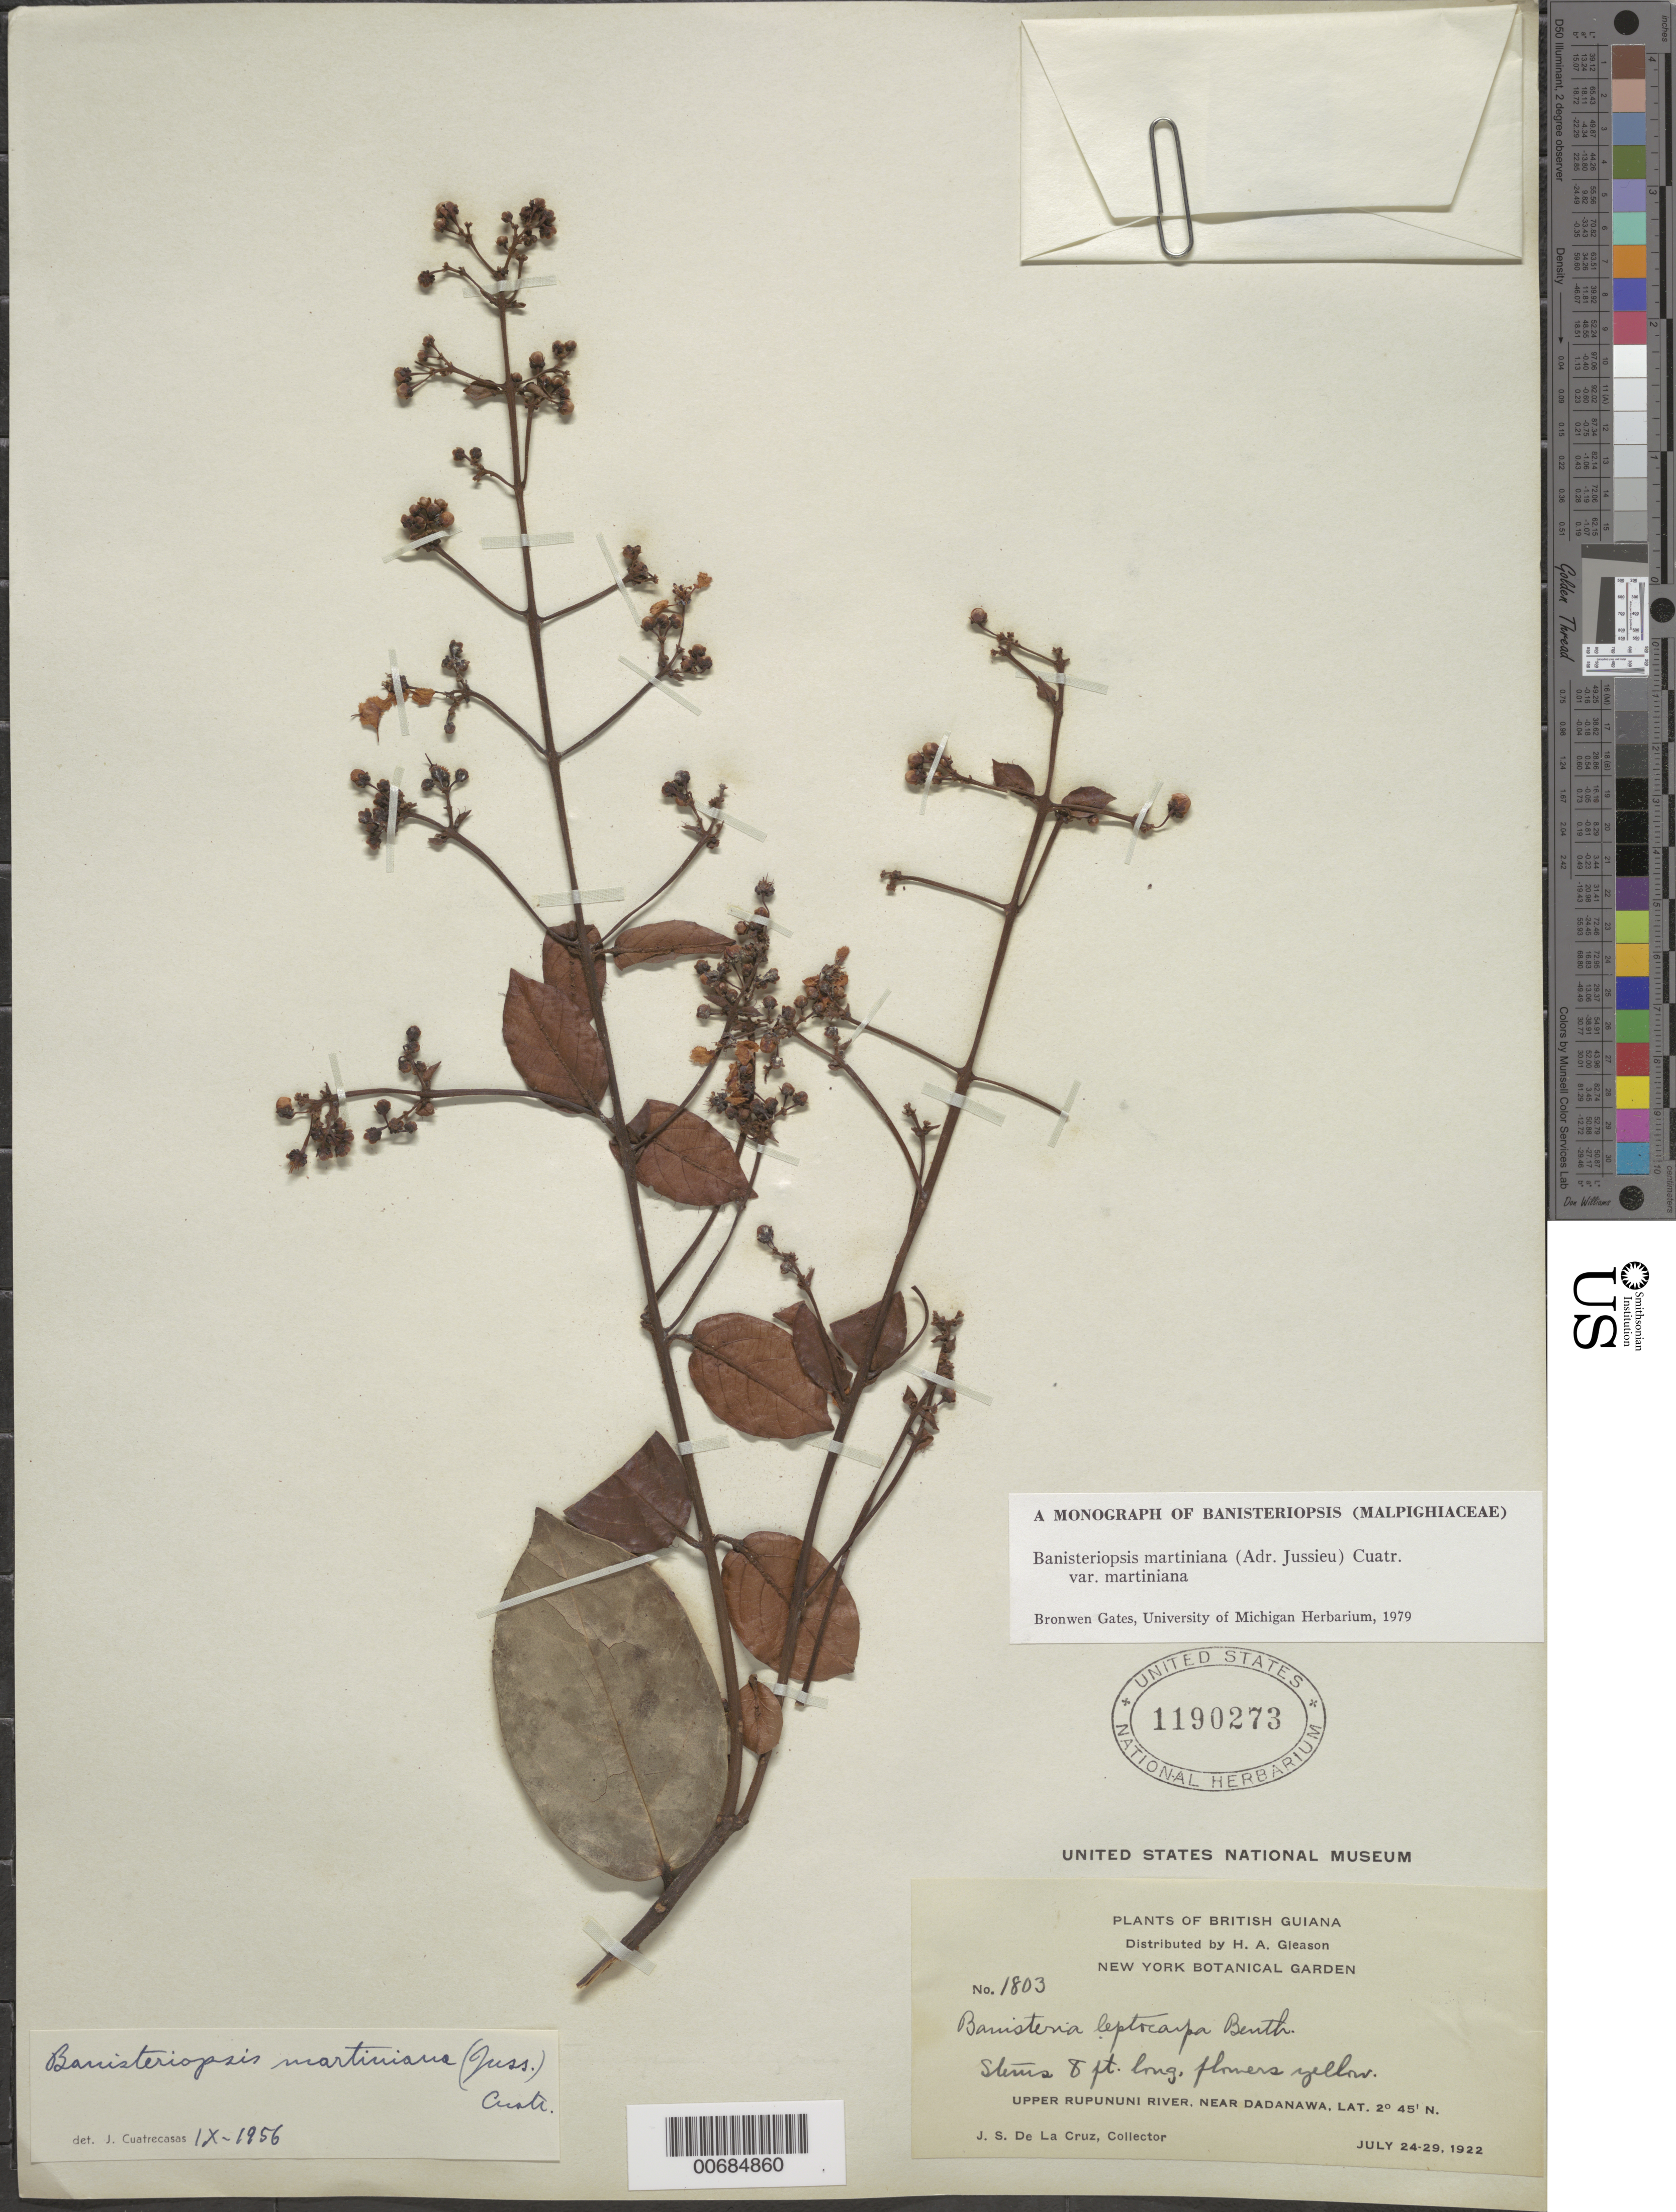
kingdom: Plantae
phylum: Tracheophyta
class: Magnoliopsida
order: Malpighiales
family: Malpighiaceae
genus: Banisteriopsis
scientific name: Banisteriopsis martiniana var. martiniana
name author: (A. Juss.) Cuatrec.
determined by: Gates, B.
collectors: J. S. de la Cruz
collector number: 1803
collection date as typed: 24-Jul-22 to 29-Jul-22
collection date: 1922-07-24/1922-07-29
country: Guyana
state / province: U. Takutu-U. Essequibo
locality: Dadanawa, near, upper Rupununi R.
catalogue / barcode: US 1190273